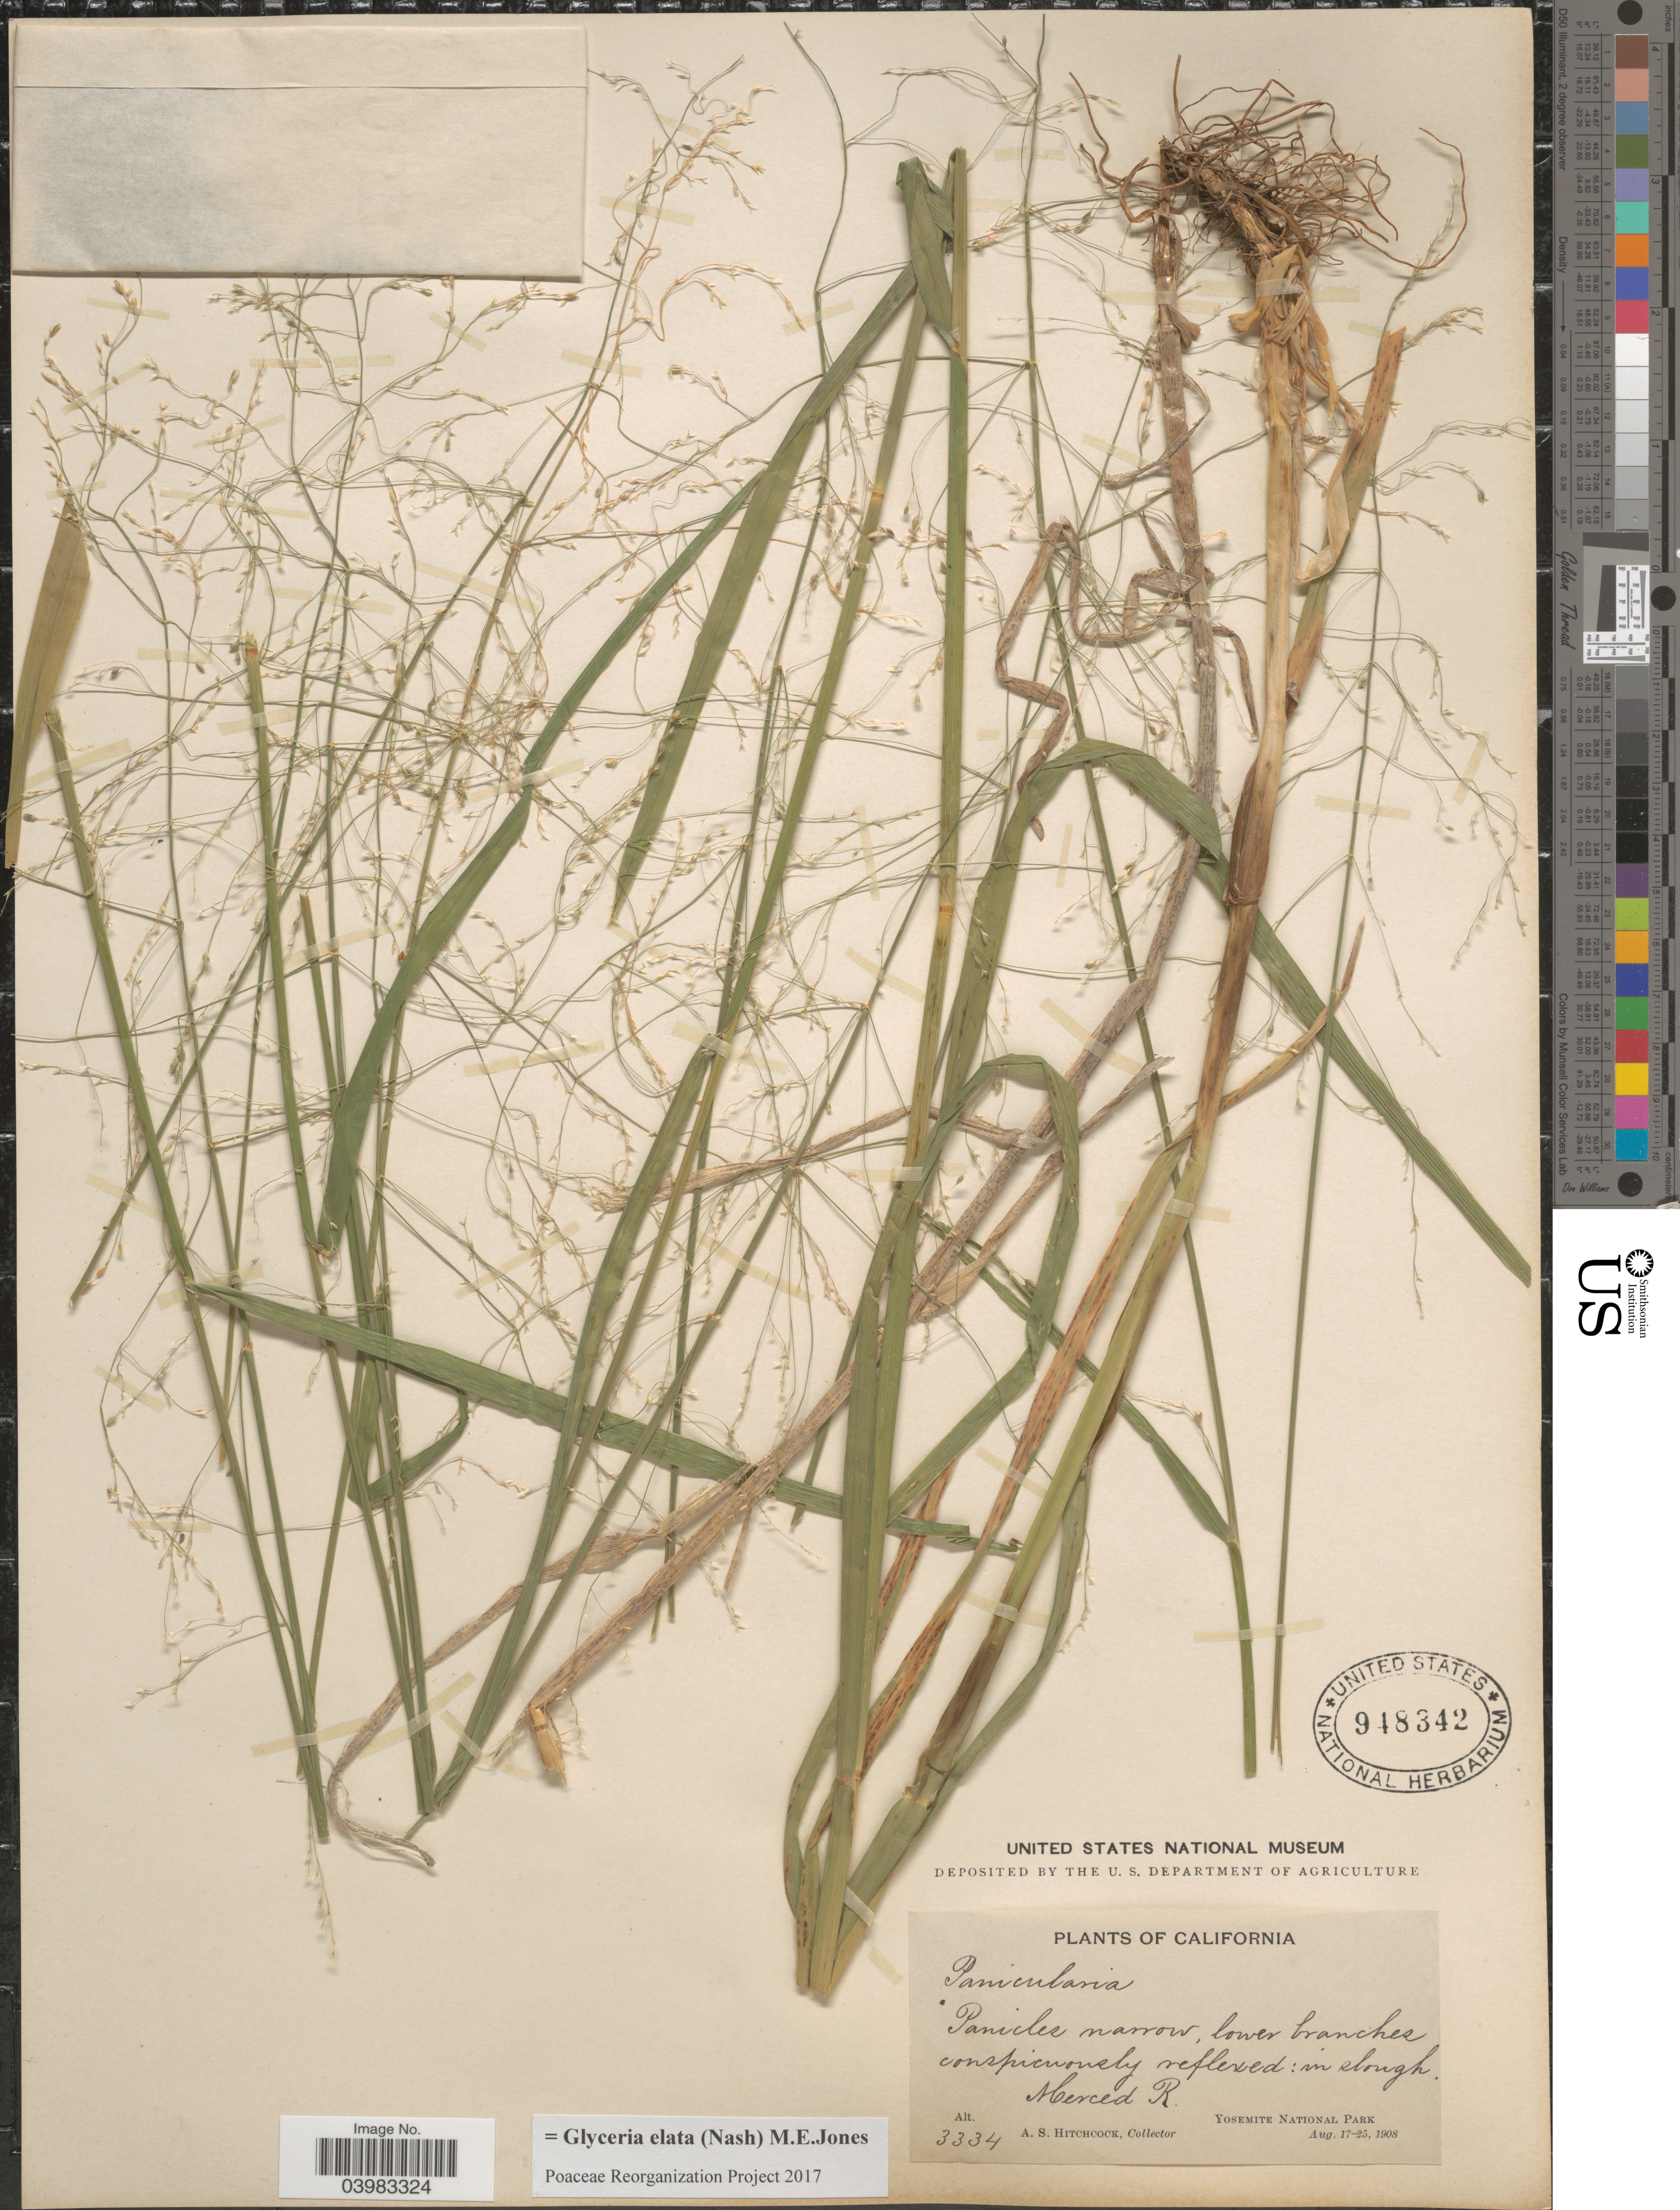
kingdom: Plantae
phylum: Tracheophyta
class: Liliopsida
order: Poales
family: Poaceae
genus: Glyceria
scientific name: Glyceria elata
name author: (Nash) M.E. Jones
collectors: A. S. Hitchcock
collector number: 3334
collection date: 1908-08-17/1908-08-25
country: United States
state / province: California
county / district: Mariposa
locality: Merced R. Yosemite National Park.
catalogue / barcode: US 948342